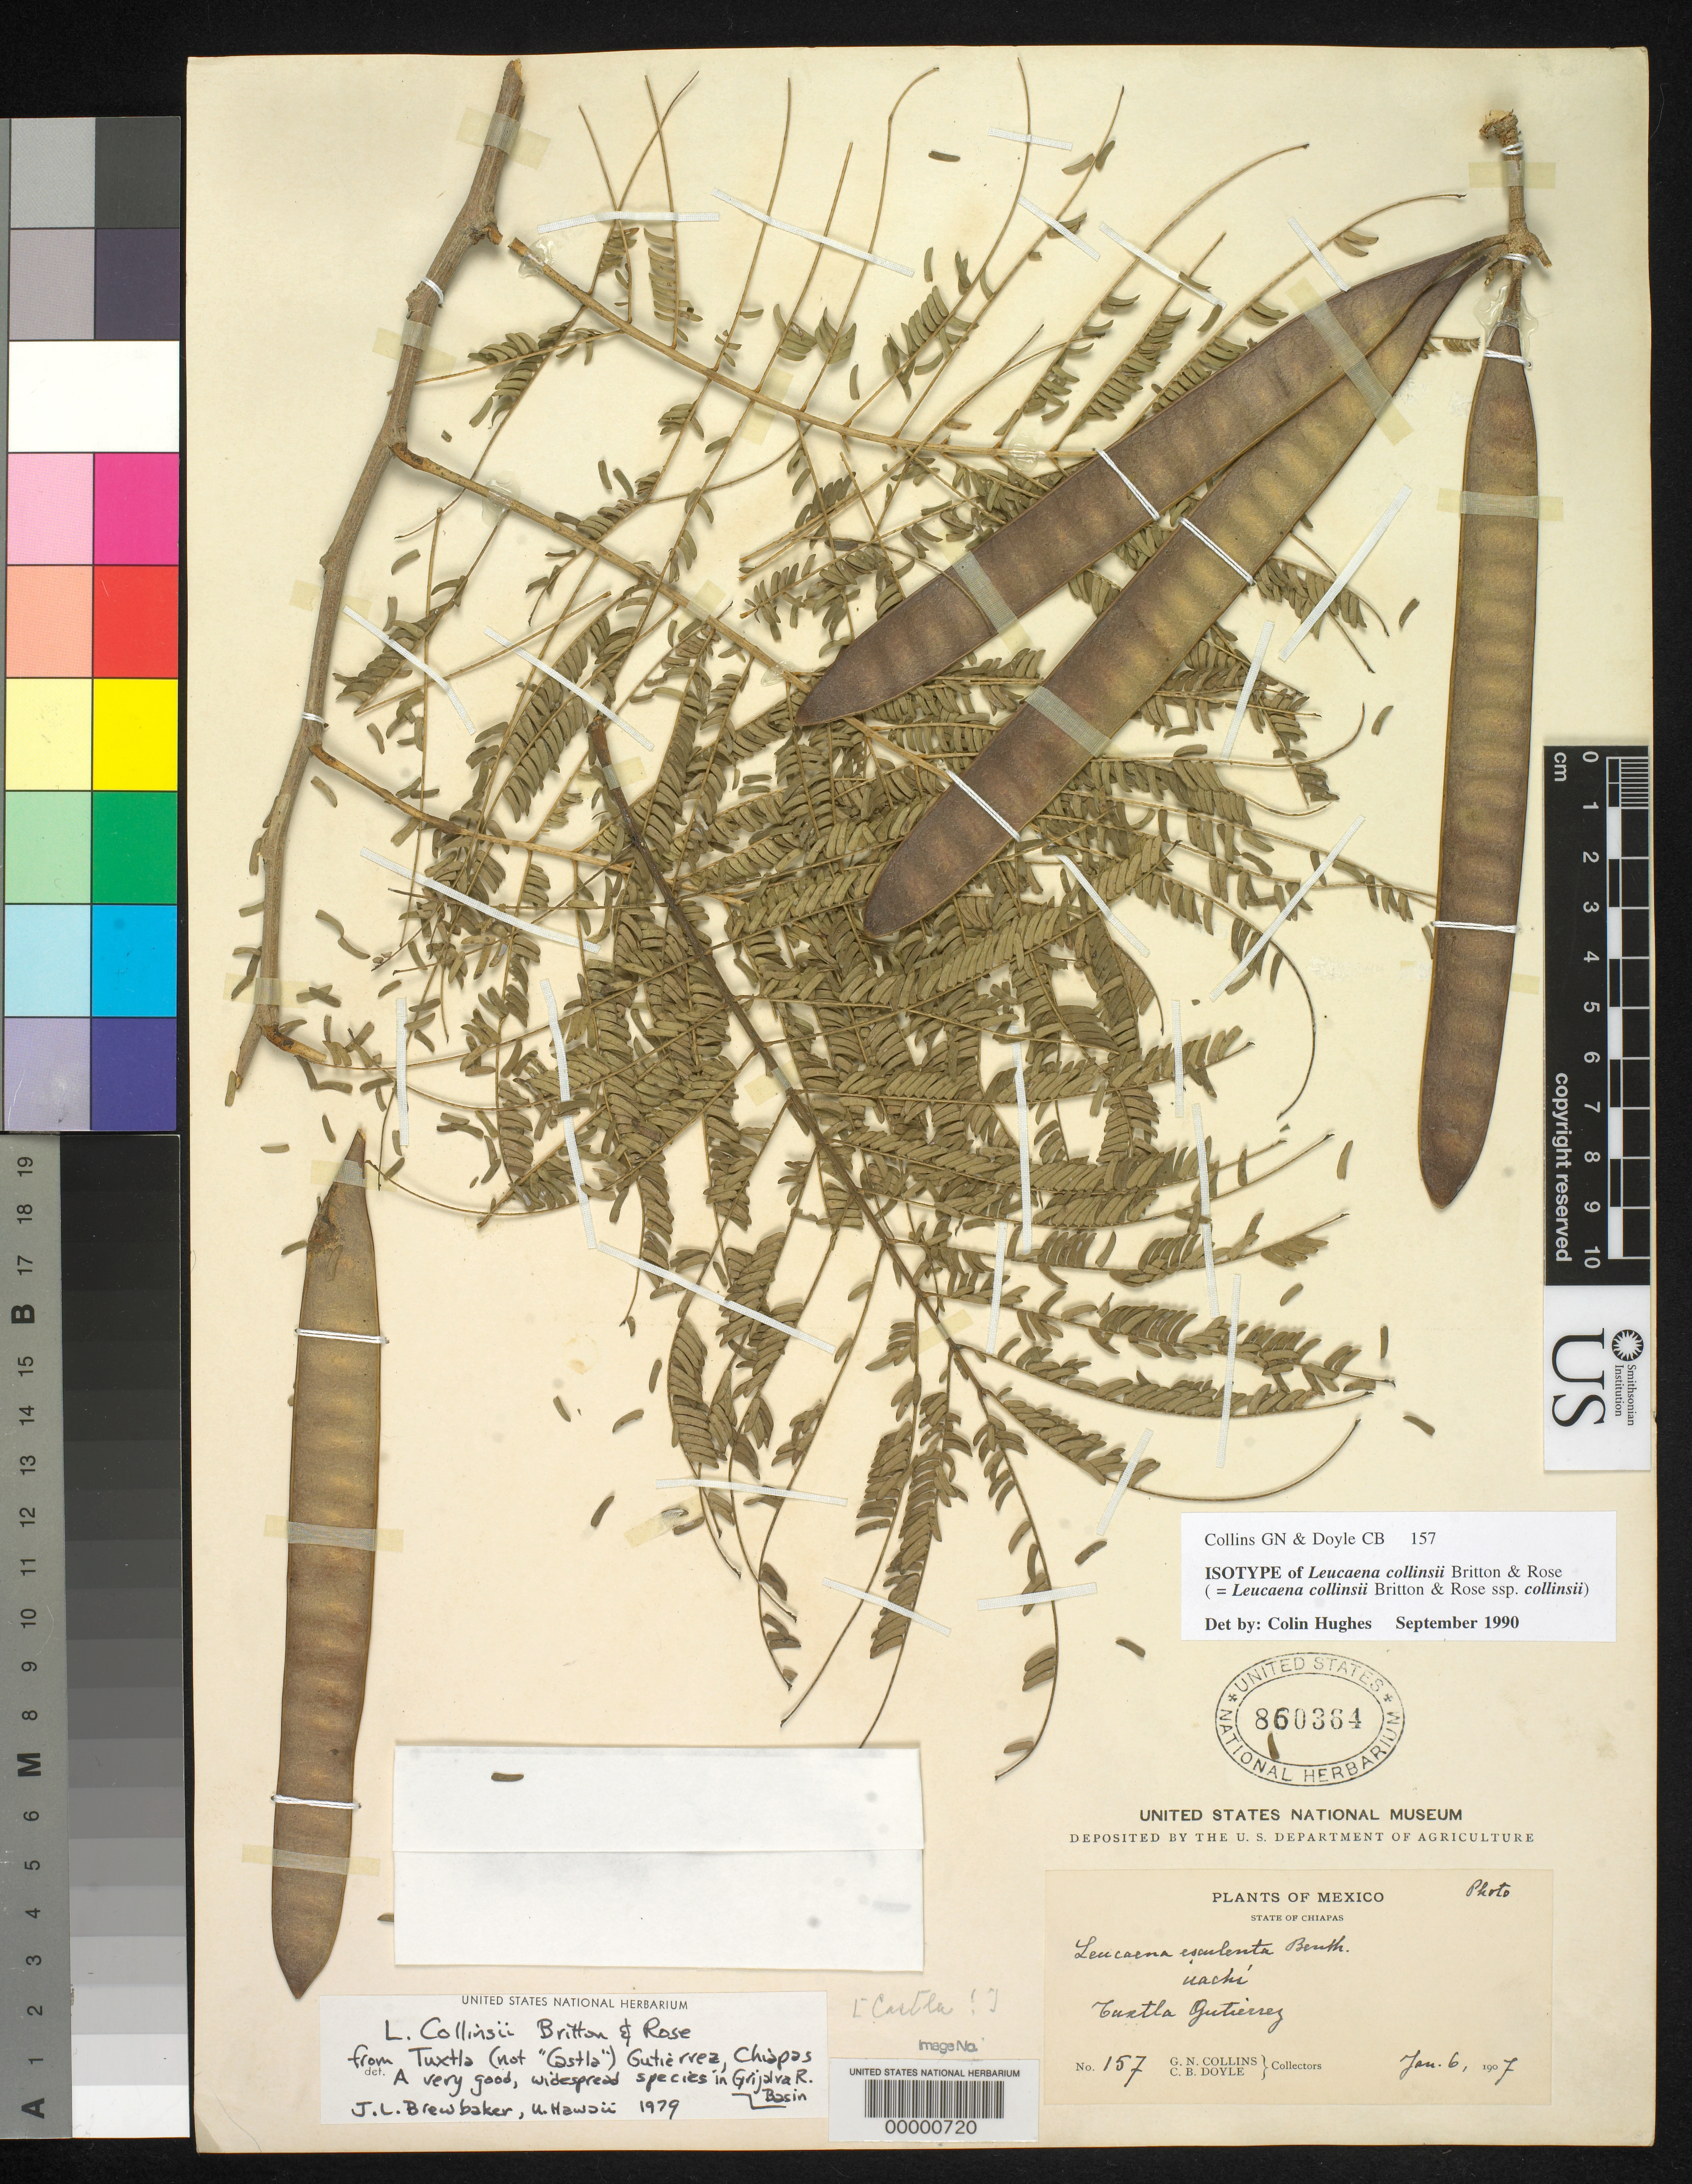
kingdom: Plantae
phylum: Tracheophyta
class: Magnoliopsida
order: Fabales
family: Fabaceae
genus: Leucaena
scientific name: Leucaena collinsii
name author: Britton & Rose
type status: Isotype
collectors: G. Collins & C. Doyle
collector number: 157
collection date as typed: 06 Jan 1907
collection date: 1907-01-06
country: Mexico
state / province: Chiapas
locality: Tuxtla Quetieriez.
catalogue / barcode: US 860364